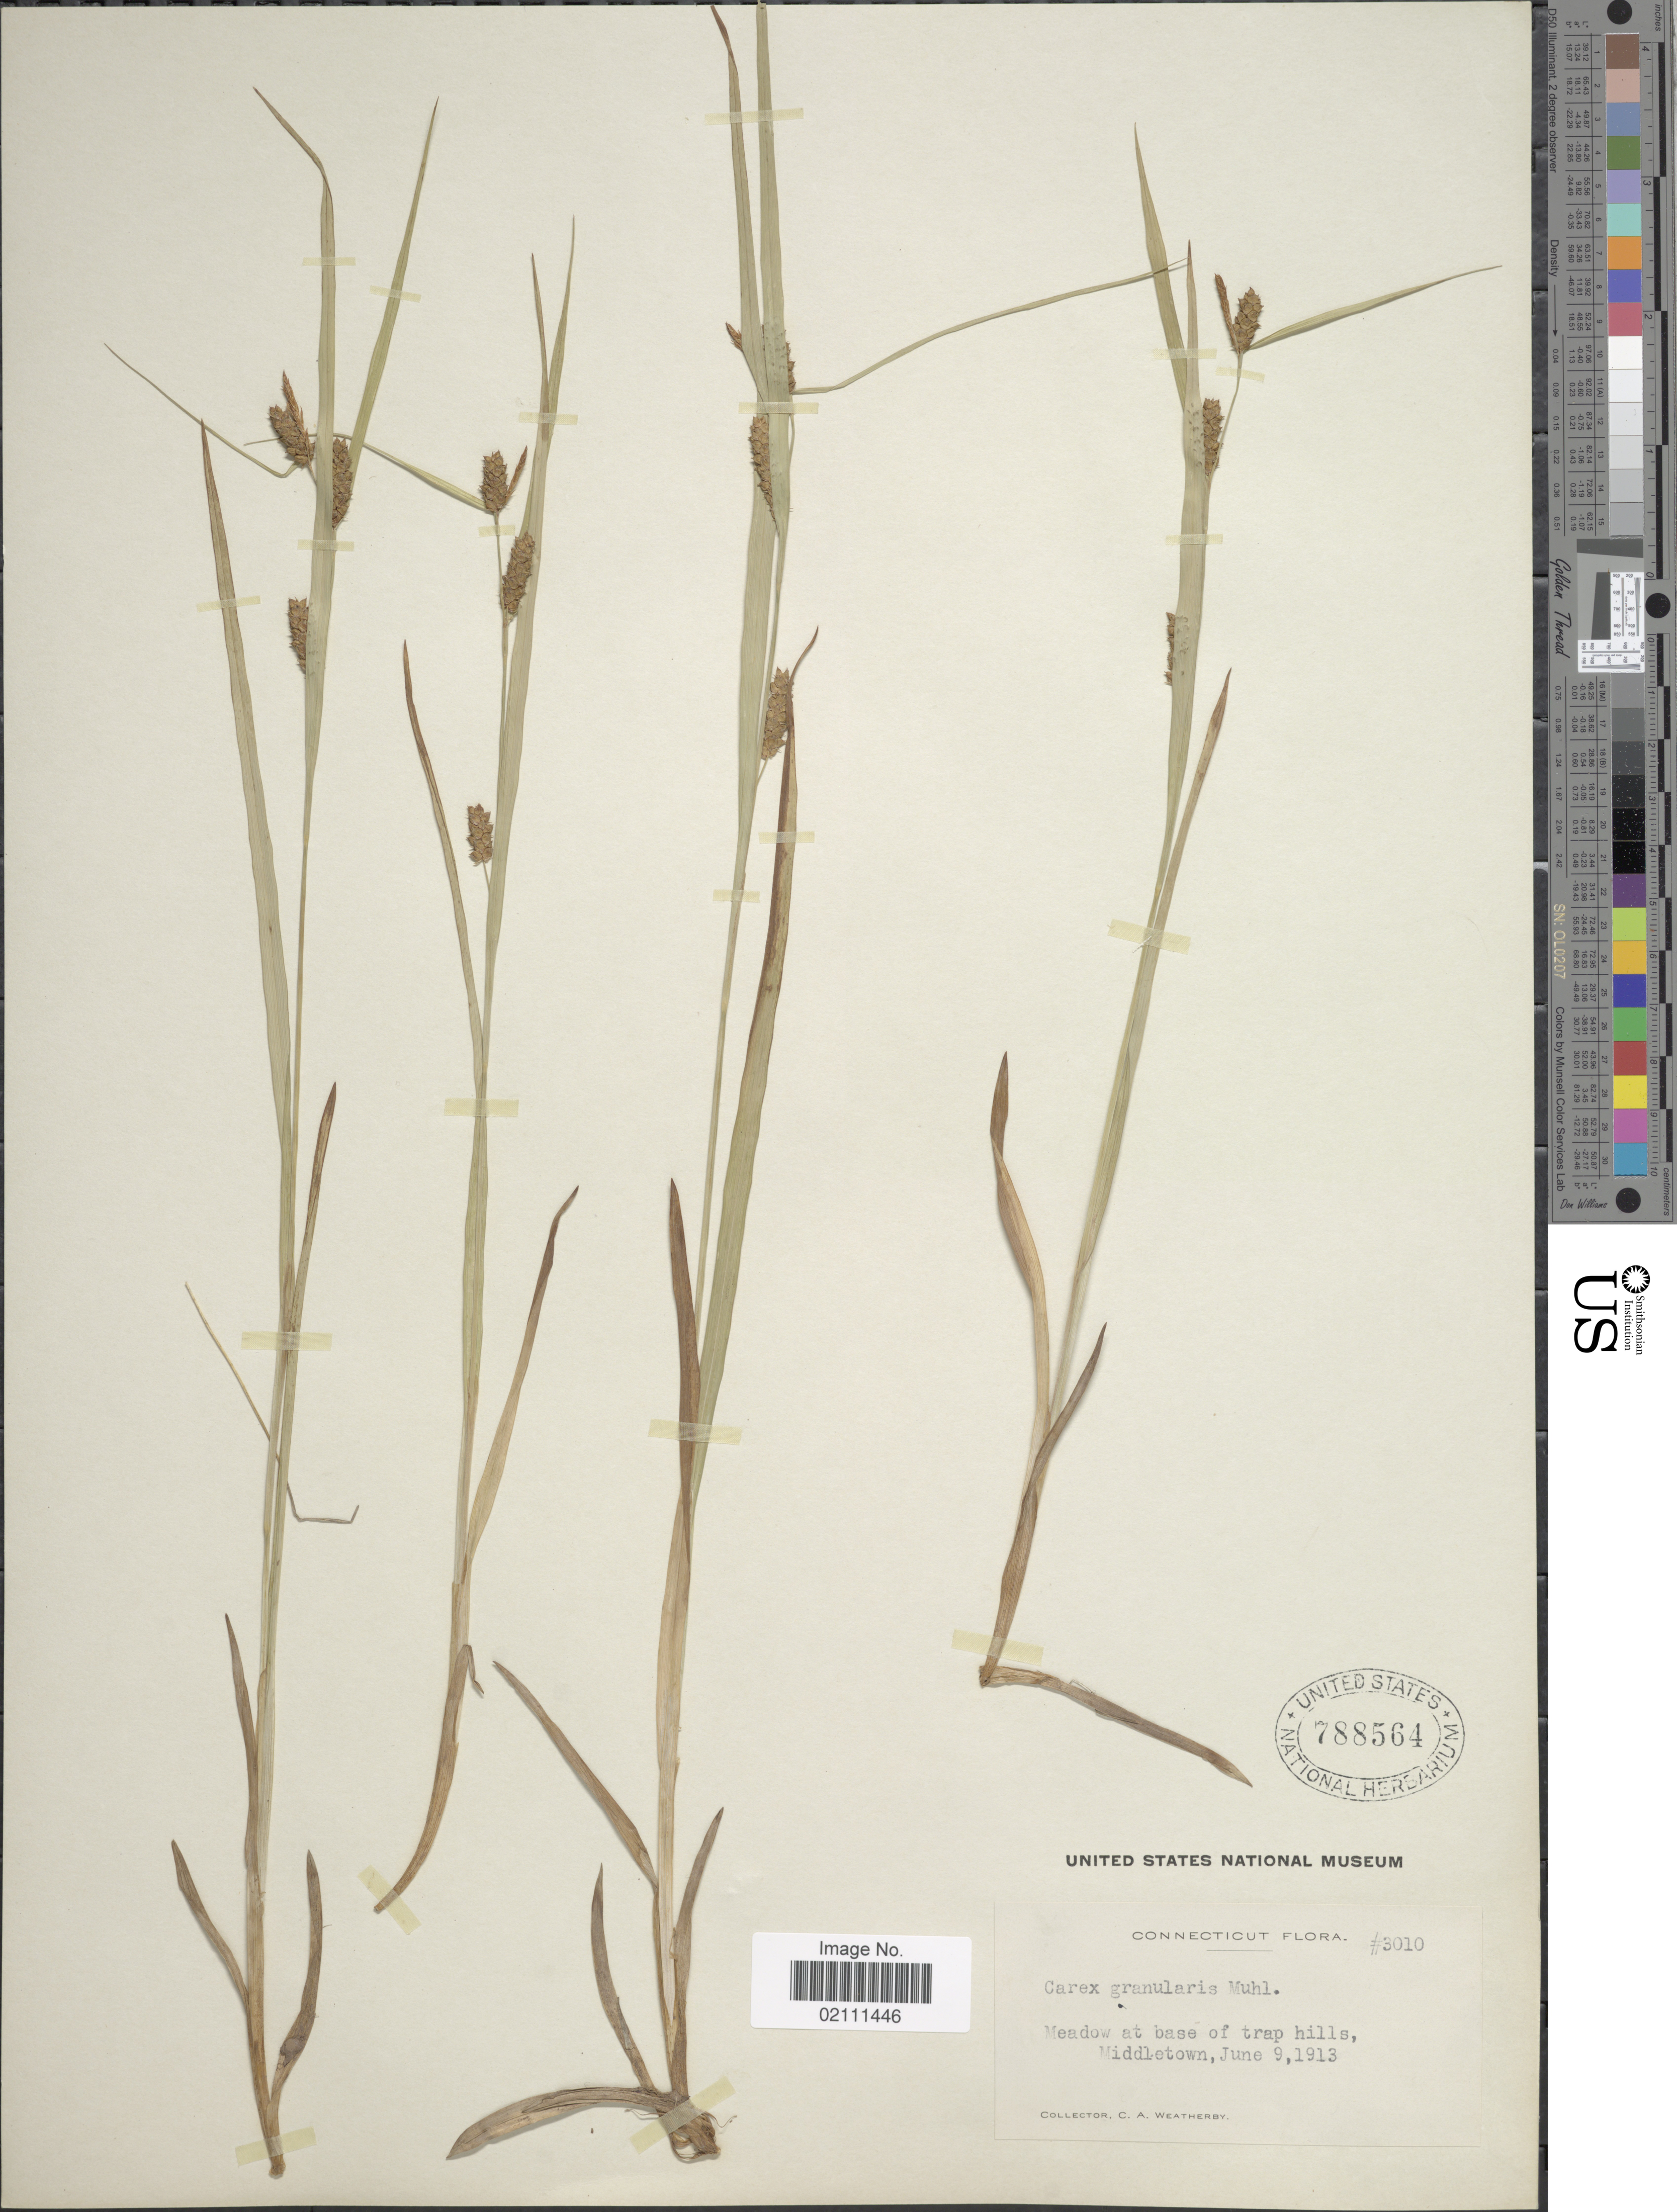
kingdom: Plantae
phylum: Tracheophyta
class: Liliopsida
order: Poales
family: Cyperaceae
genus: Carex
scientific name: Carex granularis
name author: Muhl. ex Willd.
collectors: C. A. Weatherby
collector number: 3010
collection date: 1913-06-09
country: United States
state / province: Connecticut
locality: Meadow at base of trap hills, Middletown.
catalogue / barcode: US 788564